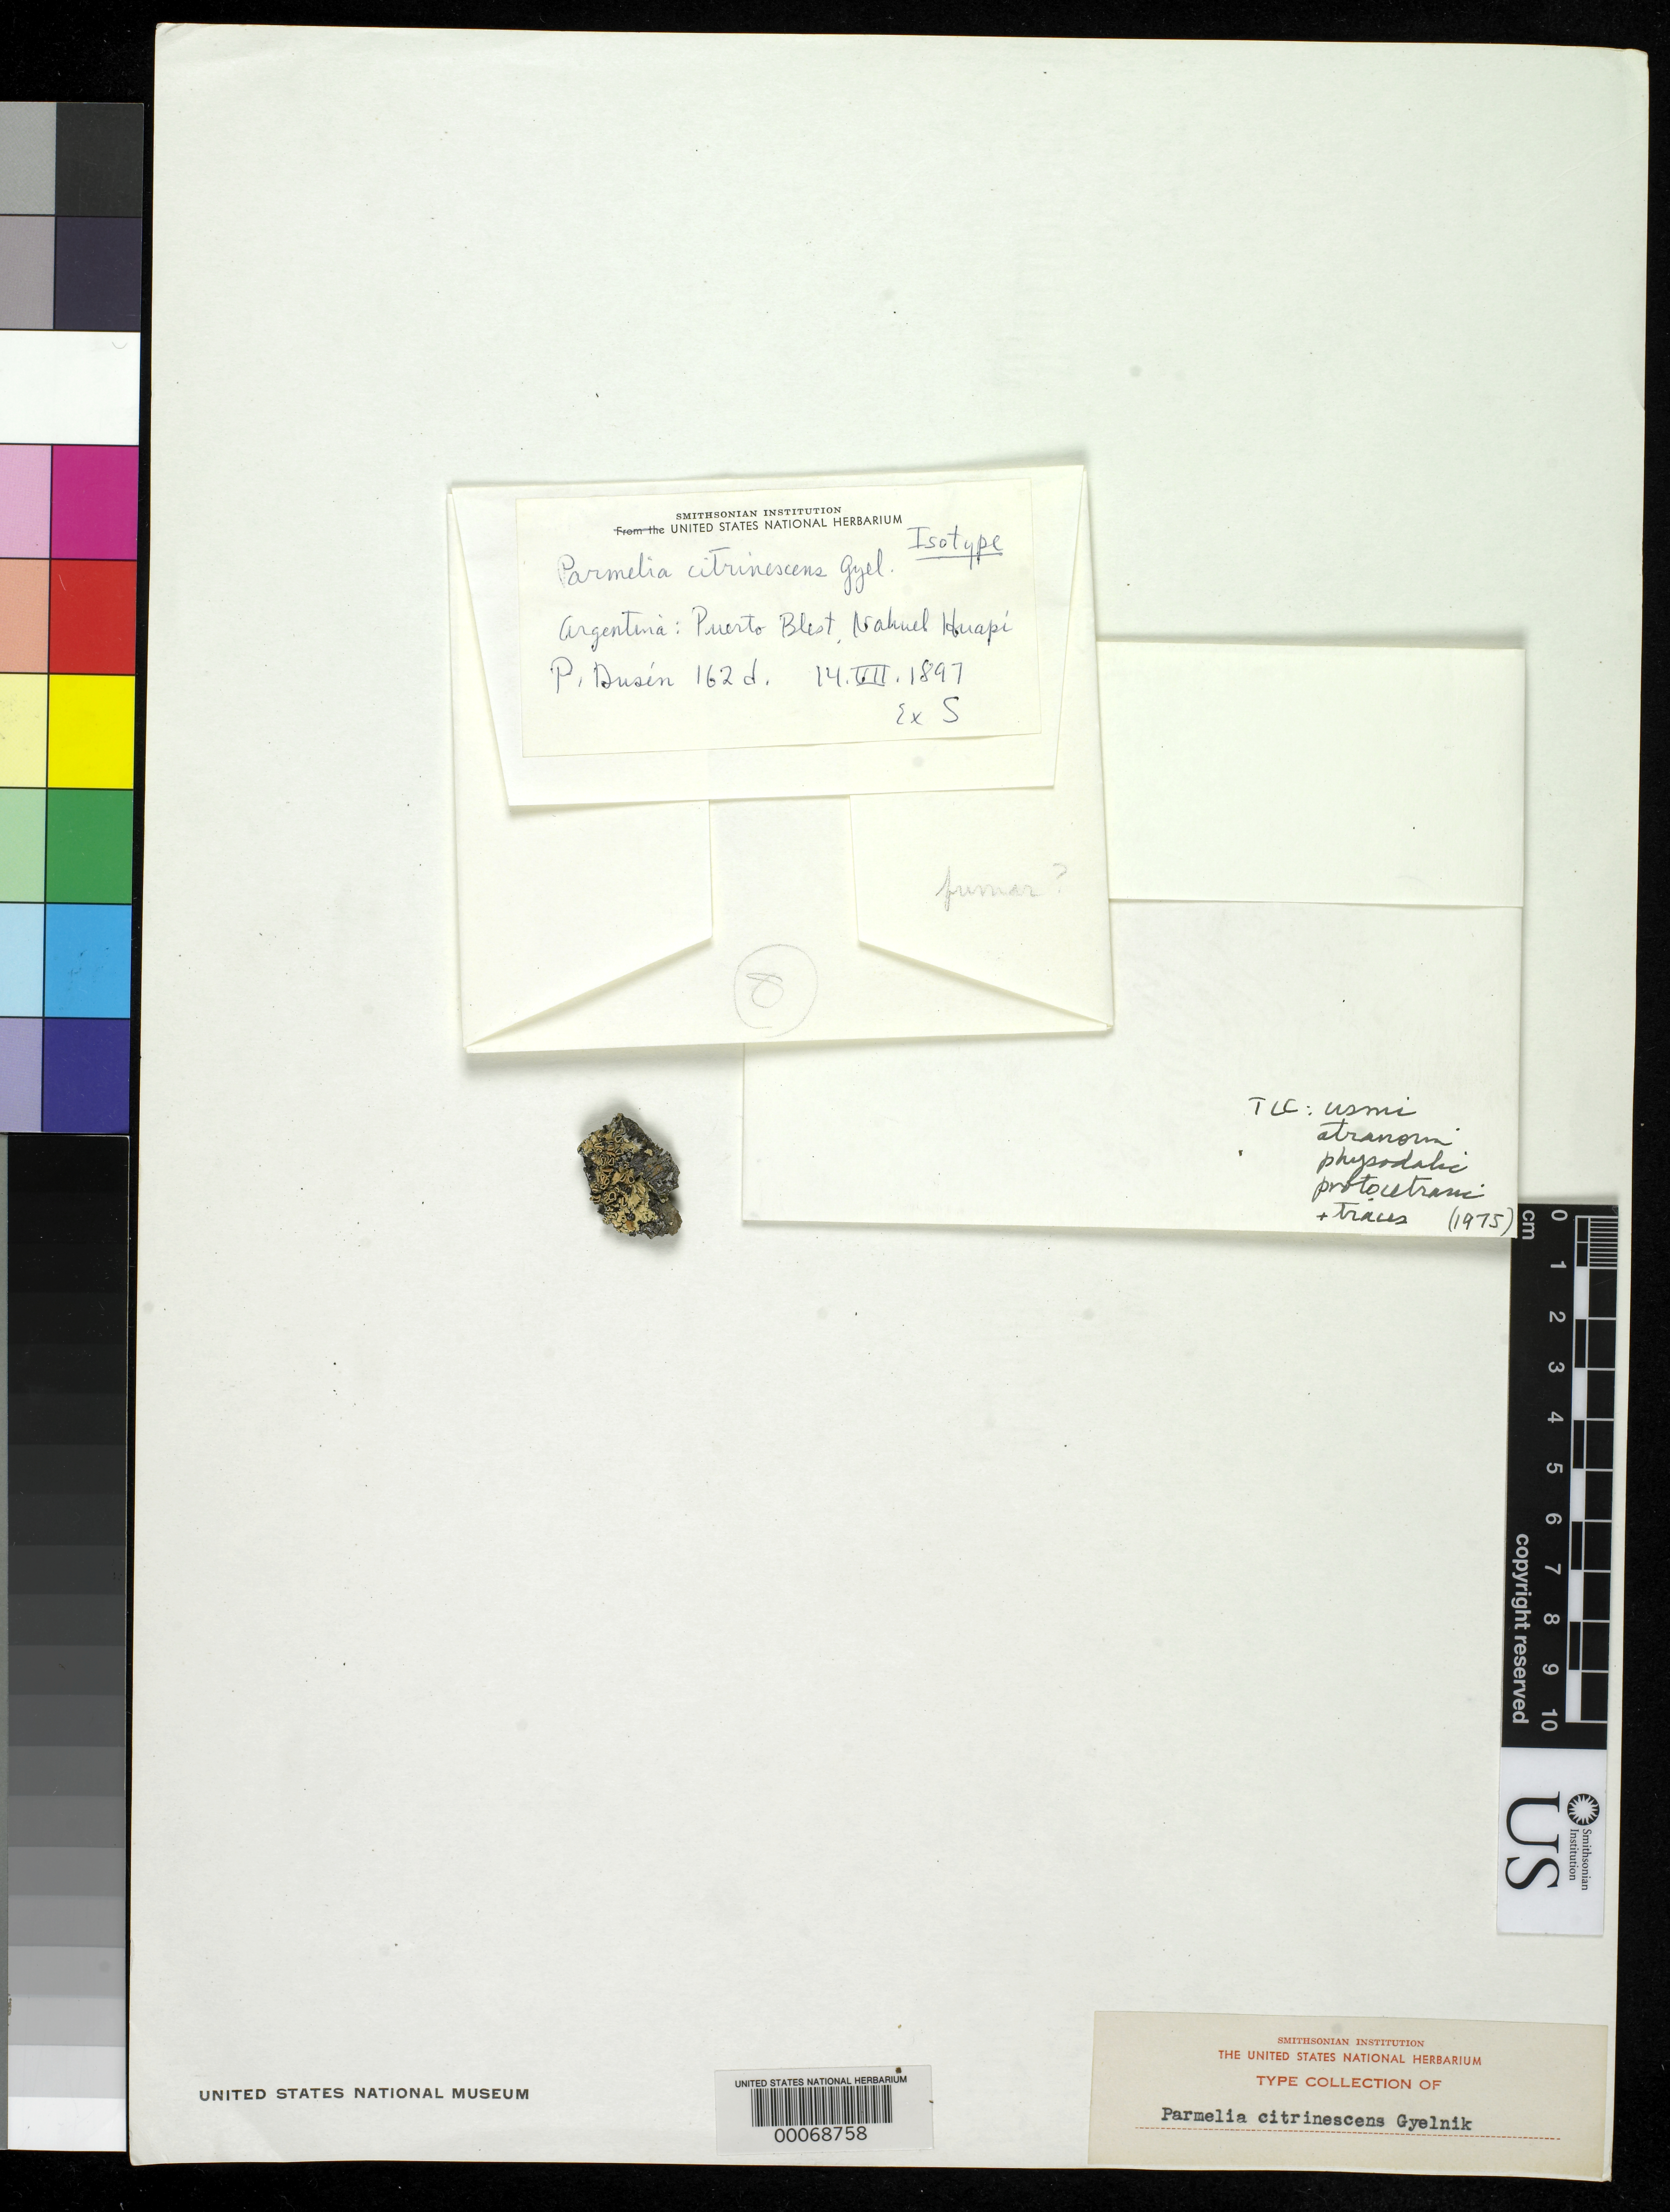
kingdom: Fungi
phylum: Ascomycota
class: Lecanoromycetes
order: Lecanorales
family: Parmeliaceae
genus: Parmelia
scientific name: Parmelia citrinescens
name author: Gyeln.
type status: Isotype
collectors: P. Dusén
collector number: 162 d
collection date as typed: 14 Jul 1897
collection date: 1897-07-14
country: Argentina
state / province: Neuquén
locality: Puerto Blast, Lago Nahuel.